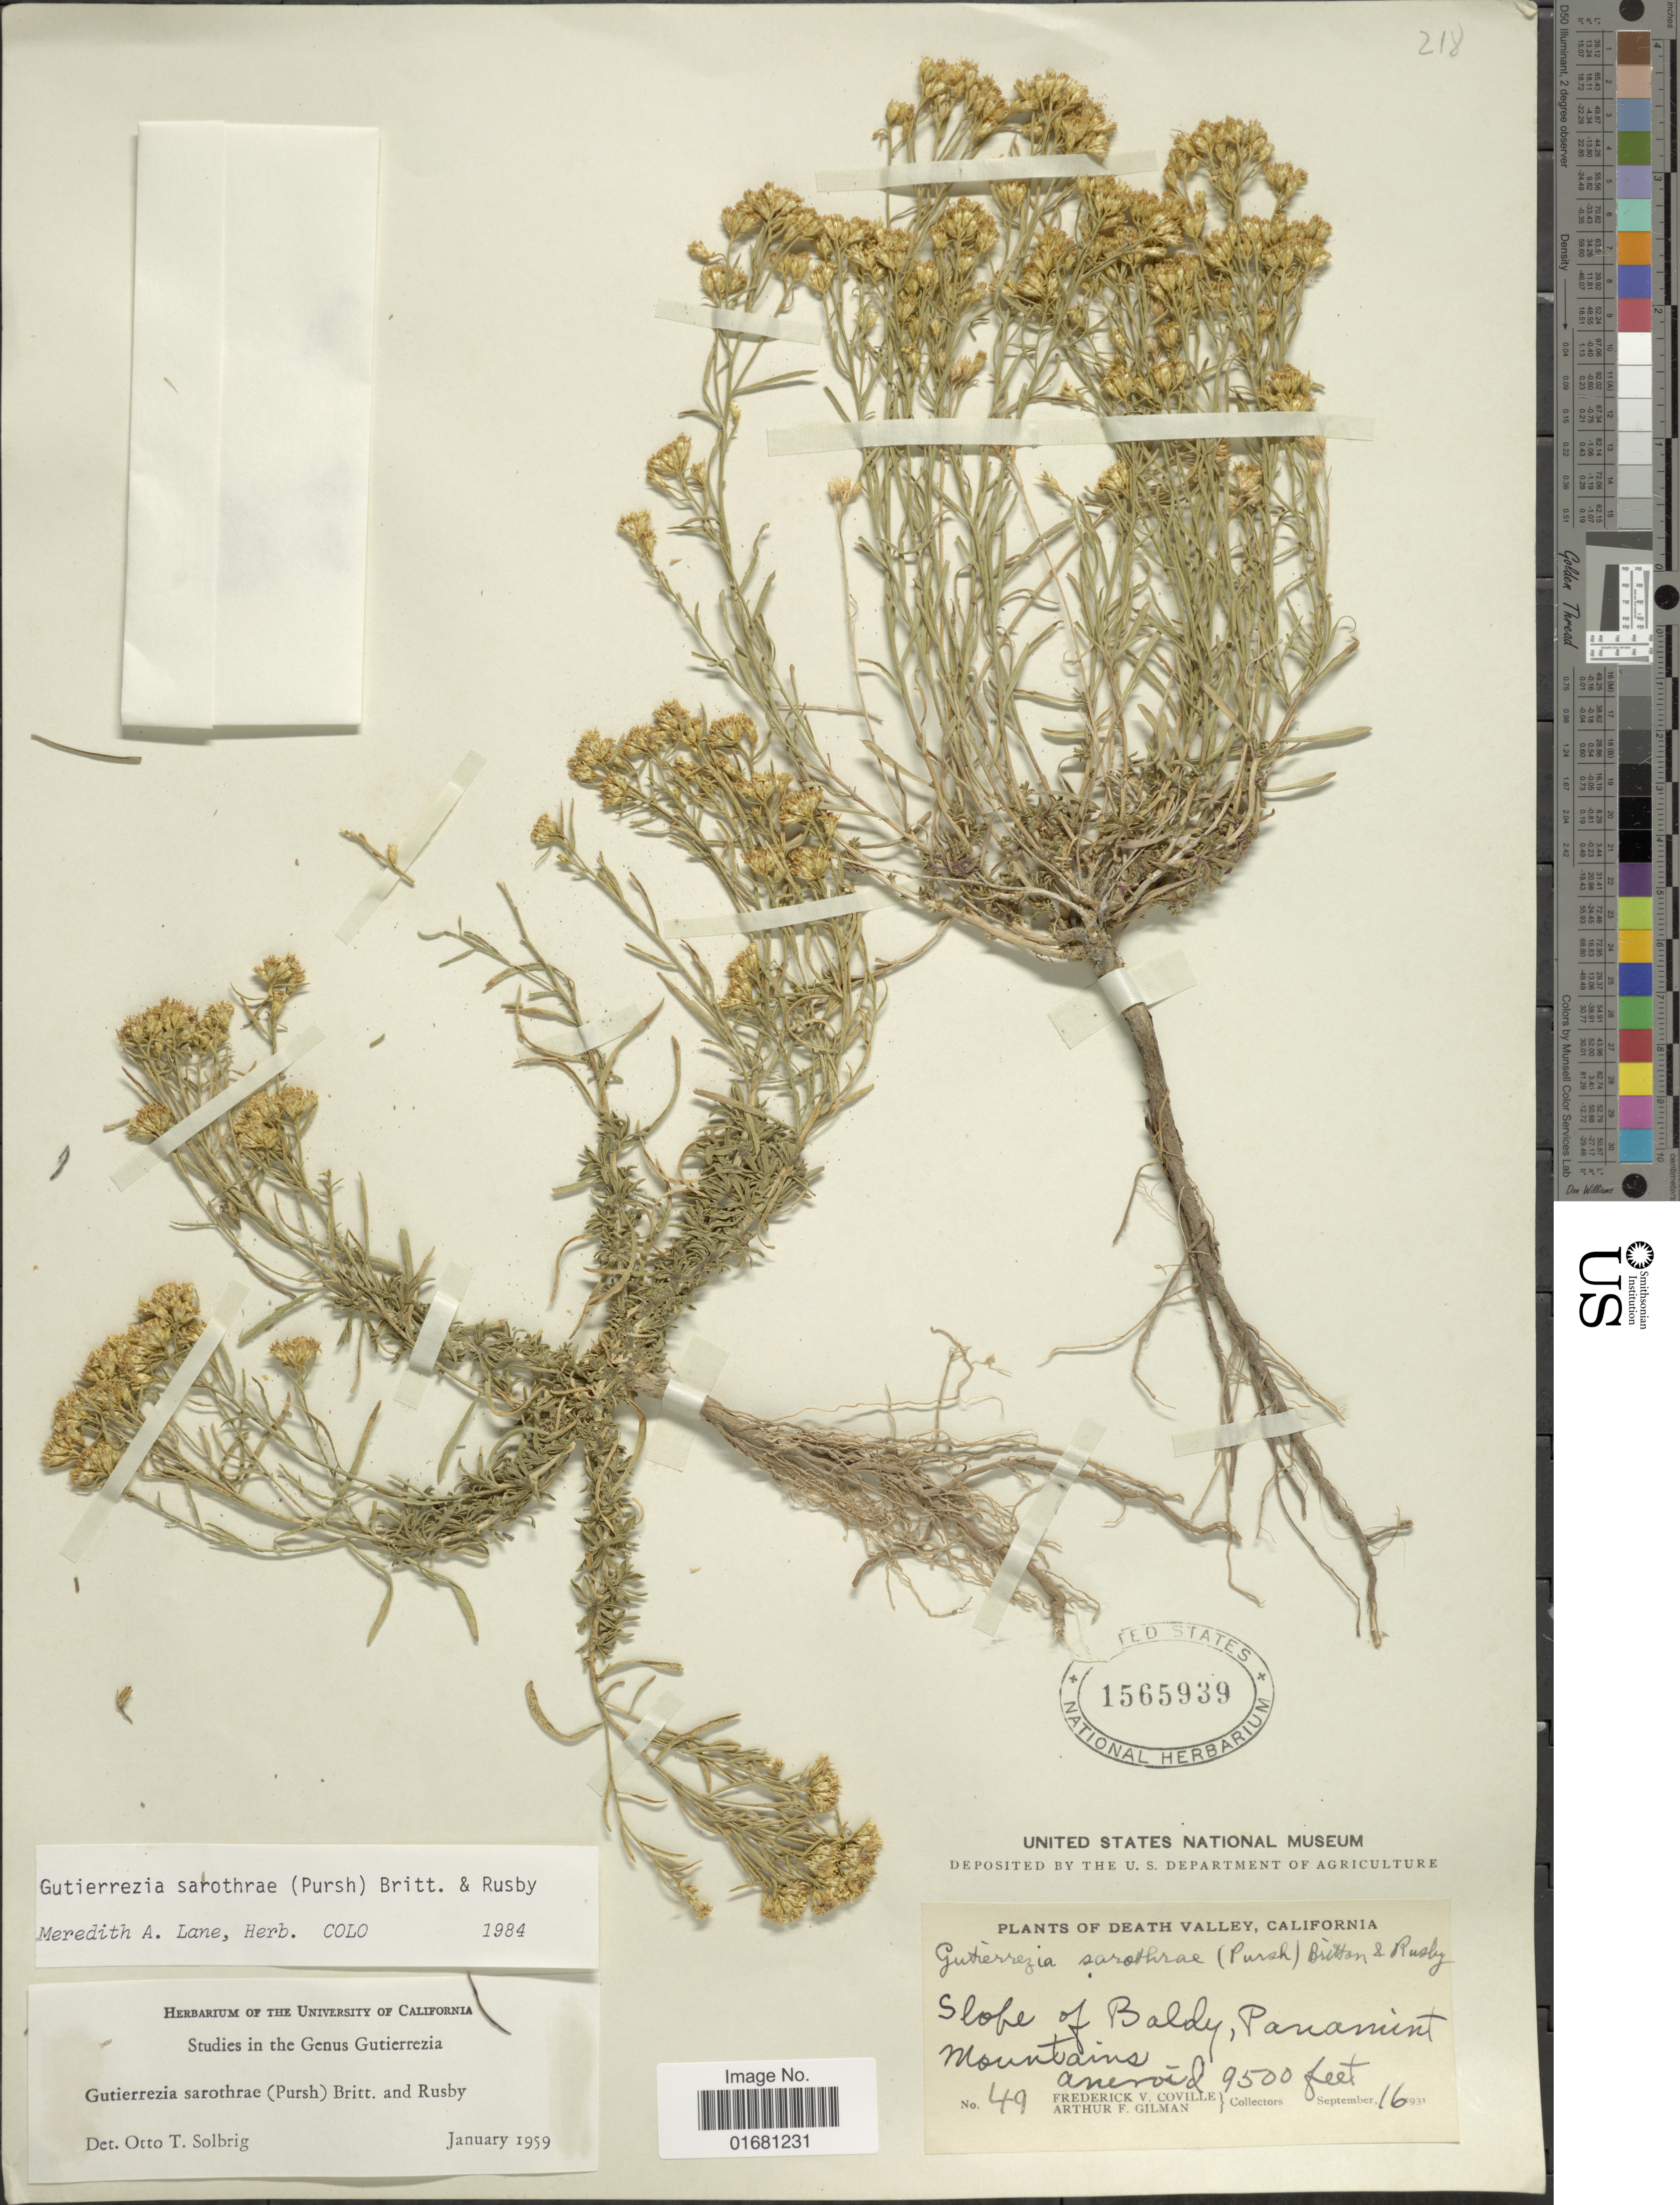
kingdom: Plantae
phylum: Tracheophyta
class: Magnoliopsida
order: Asterales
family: Asteraceae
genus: Gutierrezia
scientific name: Gutierrezia sarothrae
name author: (Pursh) Britton & Rusby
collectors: F. V. Coville & A. Gilman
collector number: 49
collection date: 1931-09-16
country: United States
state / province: California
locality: Death Valley, Slope of Baldy, Panamint Mountains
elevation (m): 2896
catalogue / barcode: US 1565939